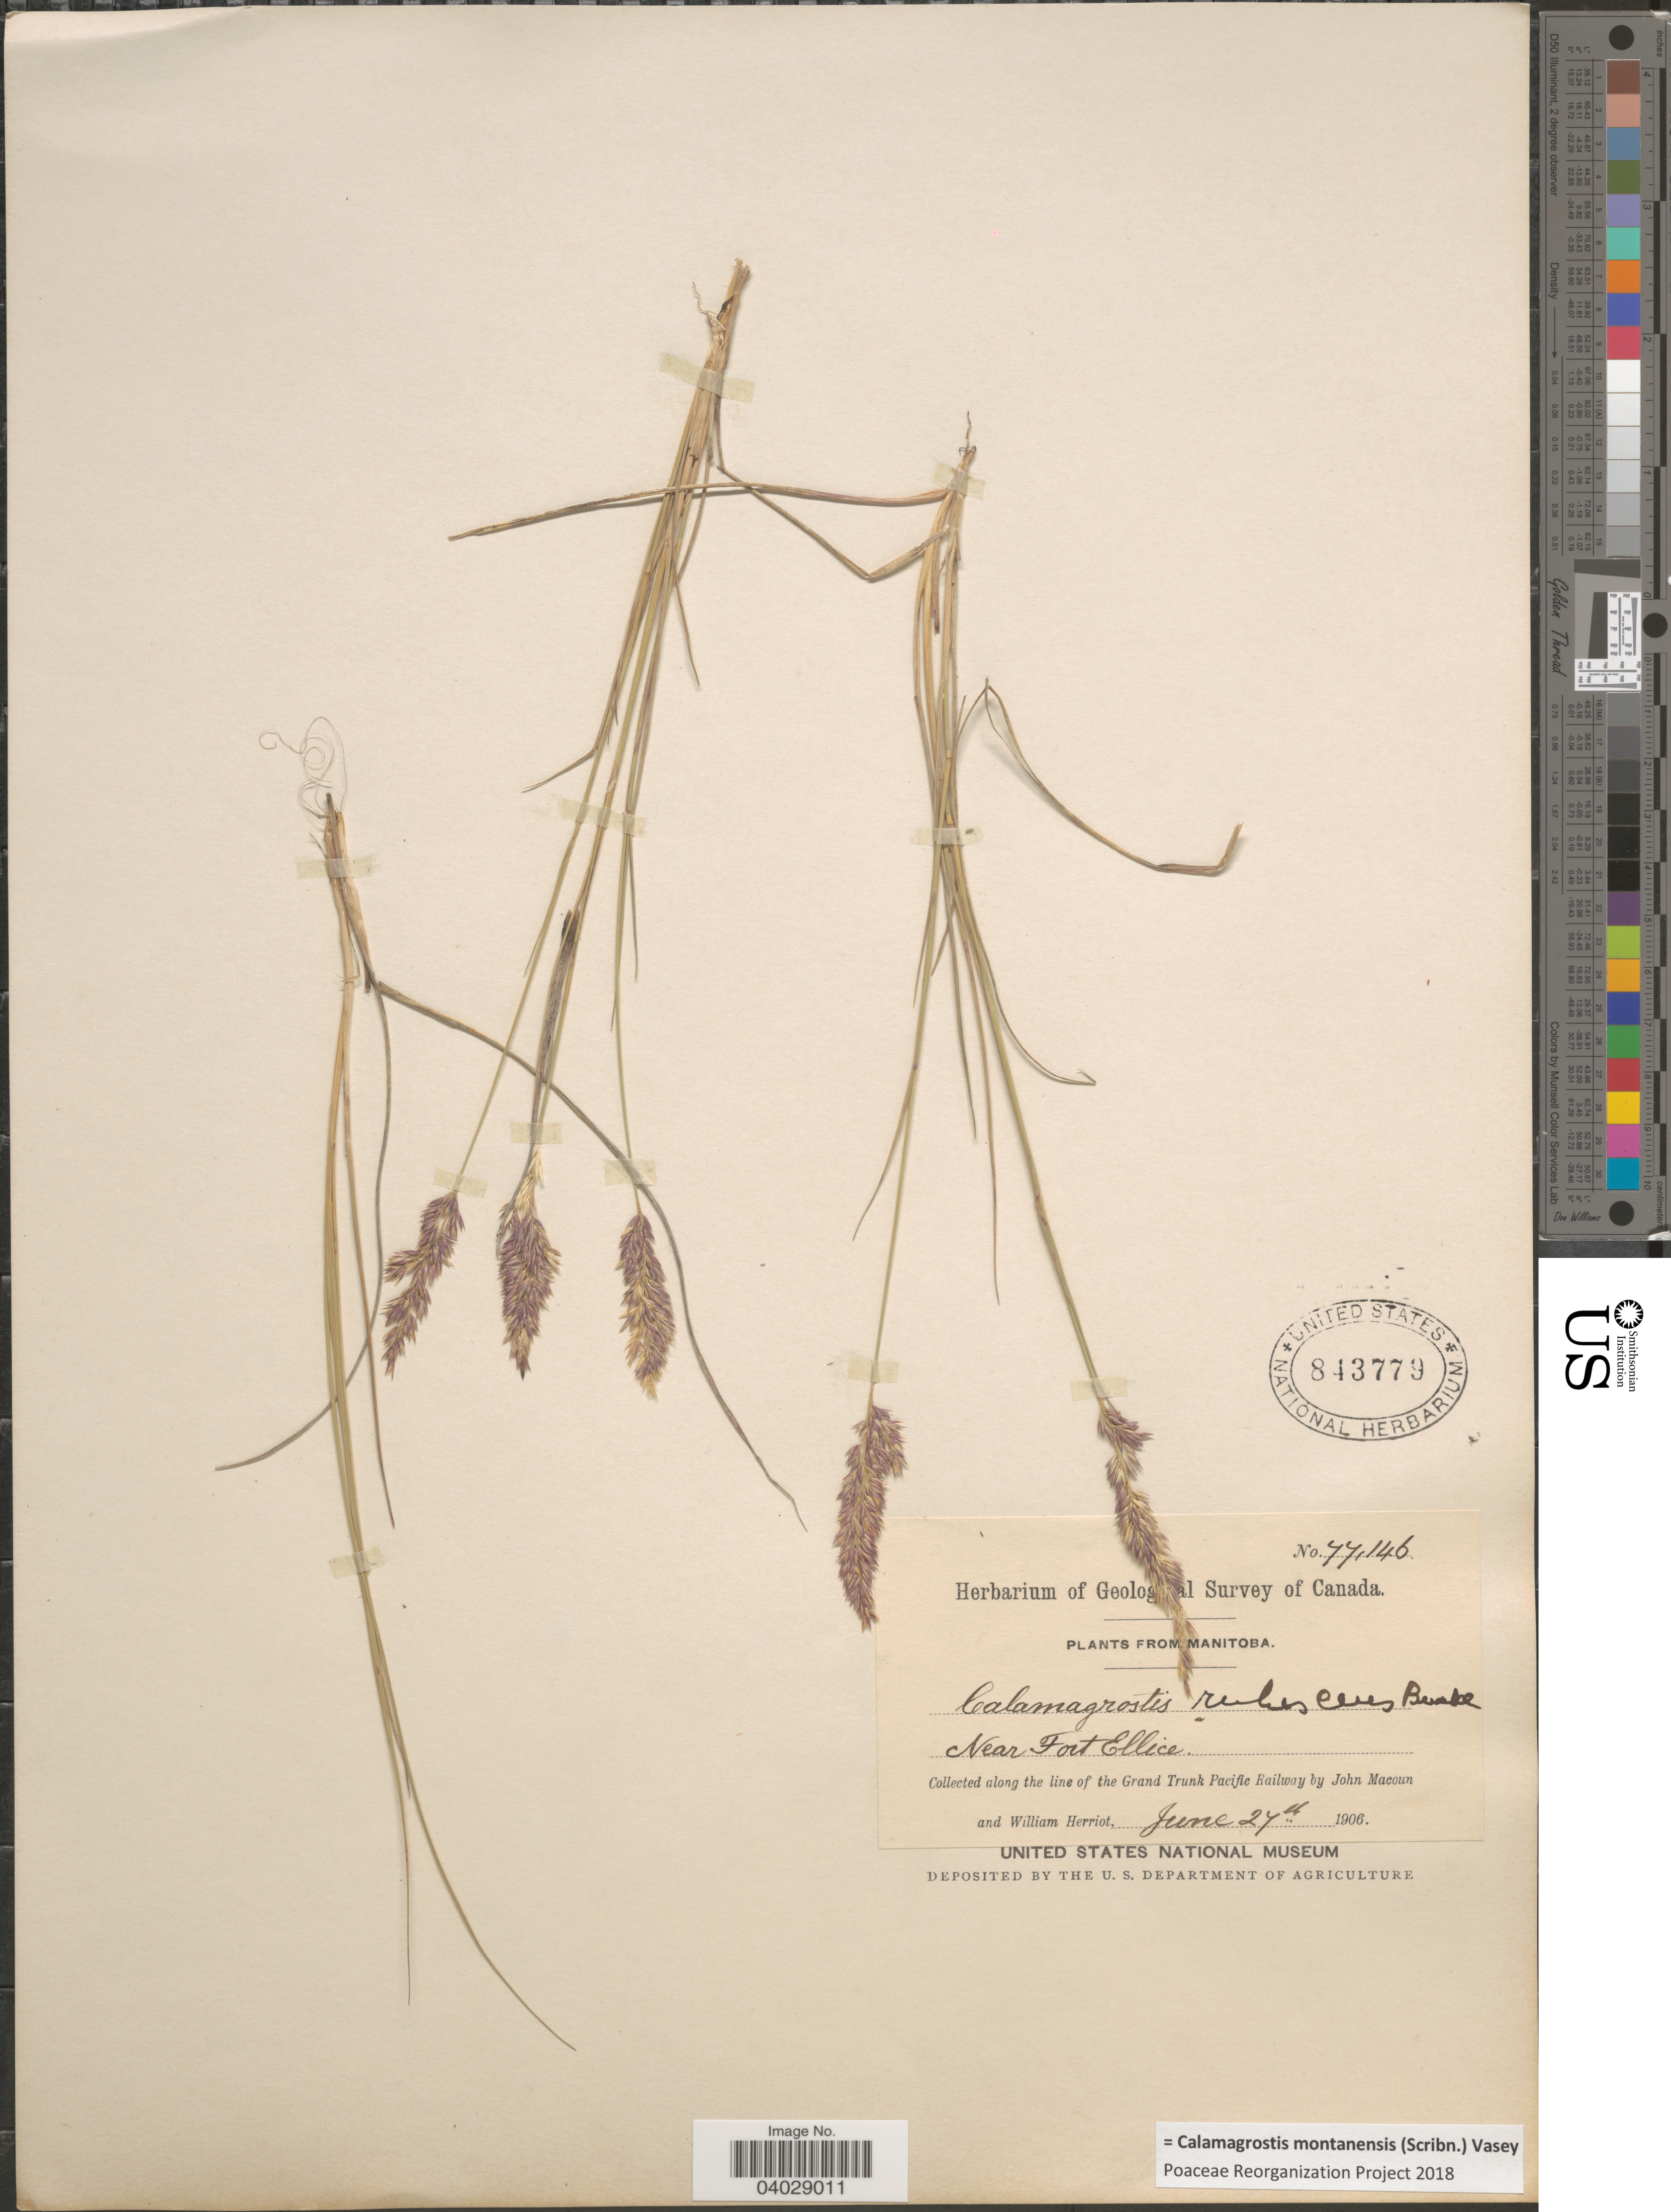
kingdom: Plantae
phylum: Tracheophyta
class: Liliopsida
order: Poales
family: Poaceae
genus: Calamagrostis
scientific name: Calamagrostis montanensis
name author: Scribn. ex Vasey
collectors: J. Macoun & W. Herriot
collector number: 77146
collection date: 1906-06-27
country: Canada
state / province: Manitoba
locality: Near Fort Ellice. Along the line of the Grand Trunk Pacific Railway.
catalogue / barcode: US 843779